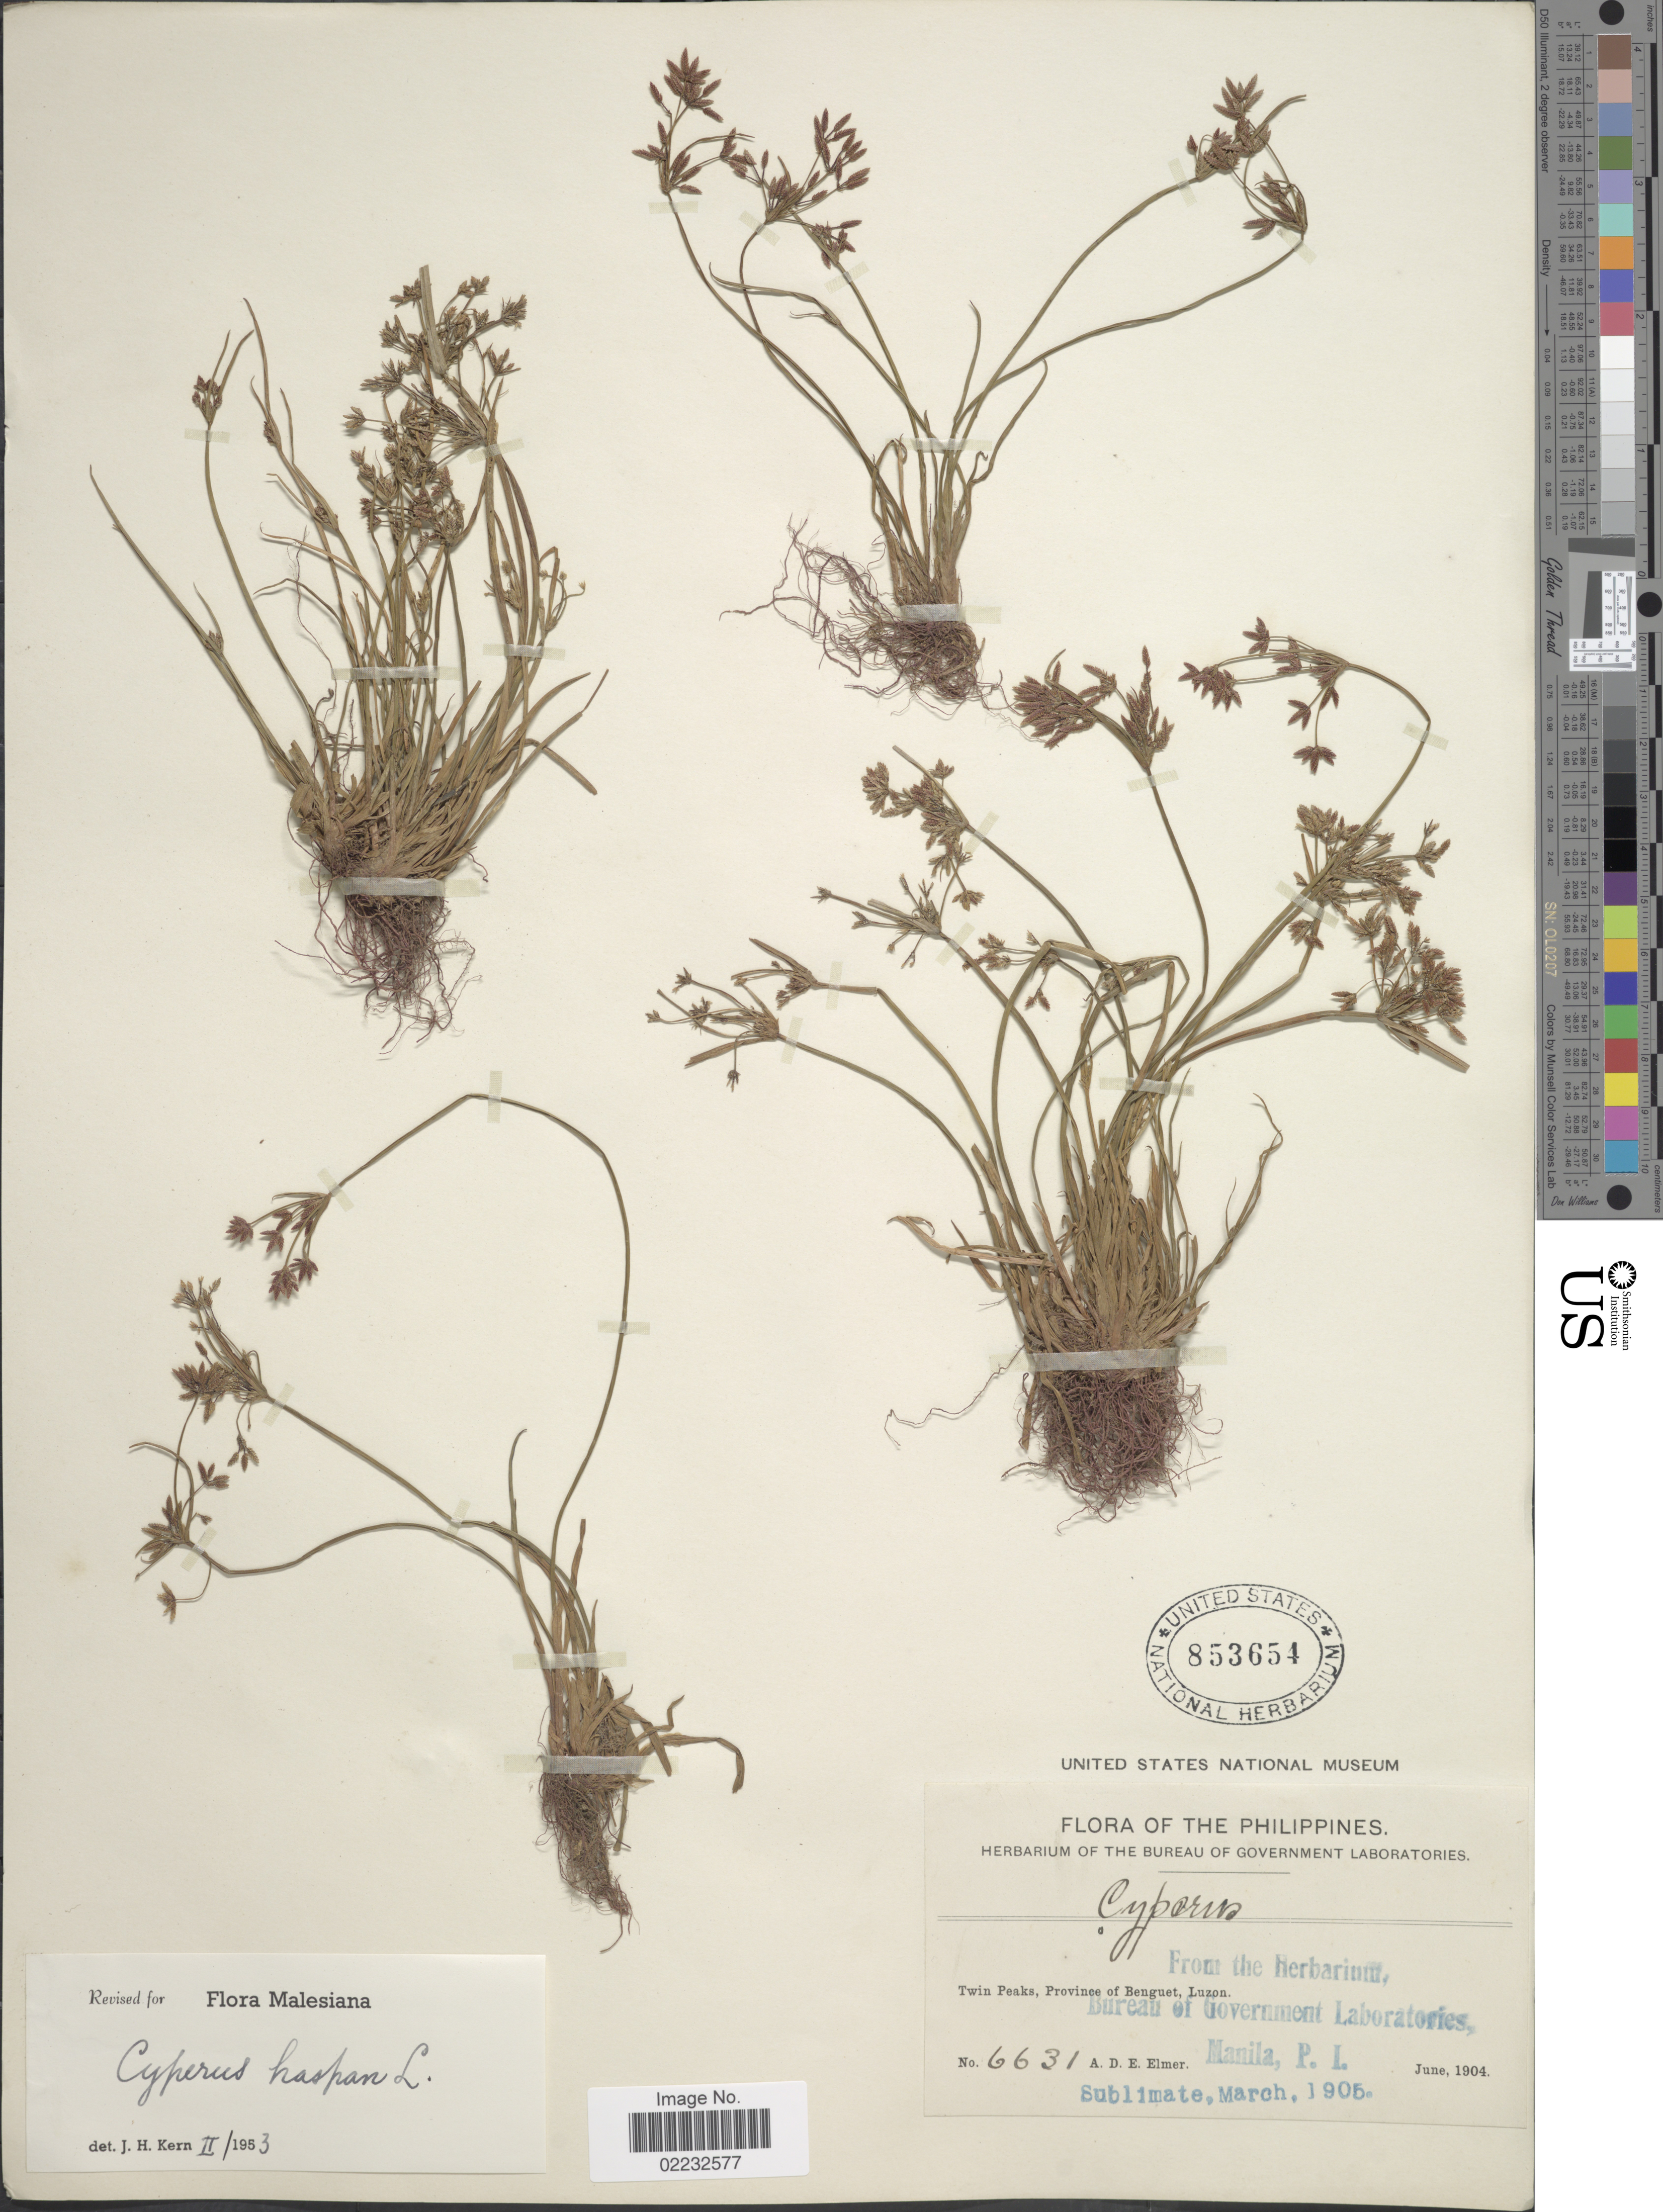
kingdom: Plantae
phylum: Tracheophyta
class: Liliopsida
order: Poales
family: Cyperaceae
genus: Cyperus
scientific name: Cyperus haspan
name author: L.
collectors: A. D. E. Elmer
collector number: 6631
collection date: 1904-06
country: Philippines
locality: Twin Peaks, Province of Benguet, Luzon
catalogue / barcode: US 853654